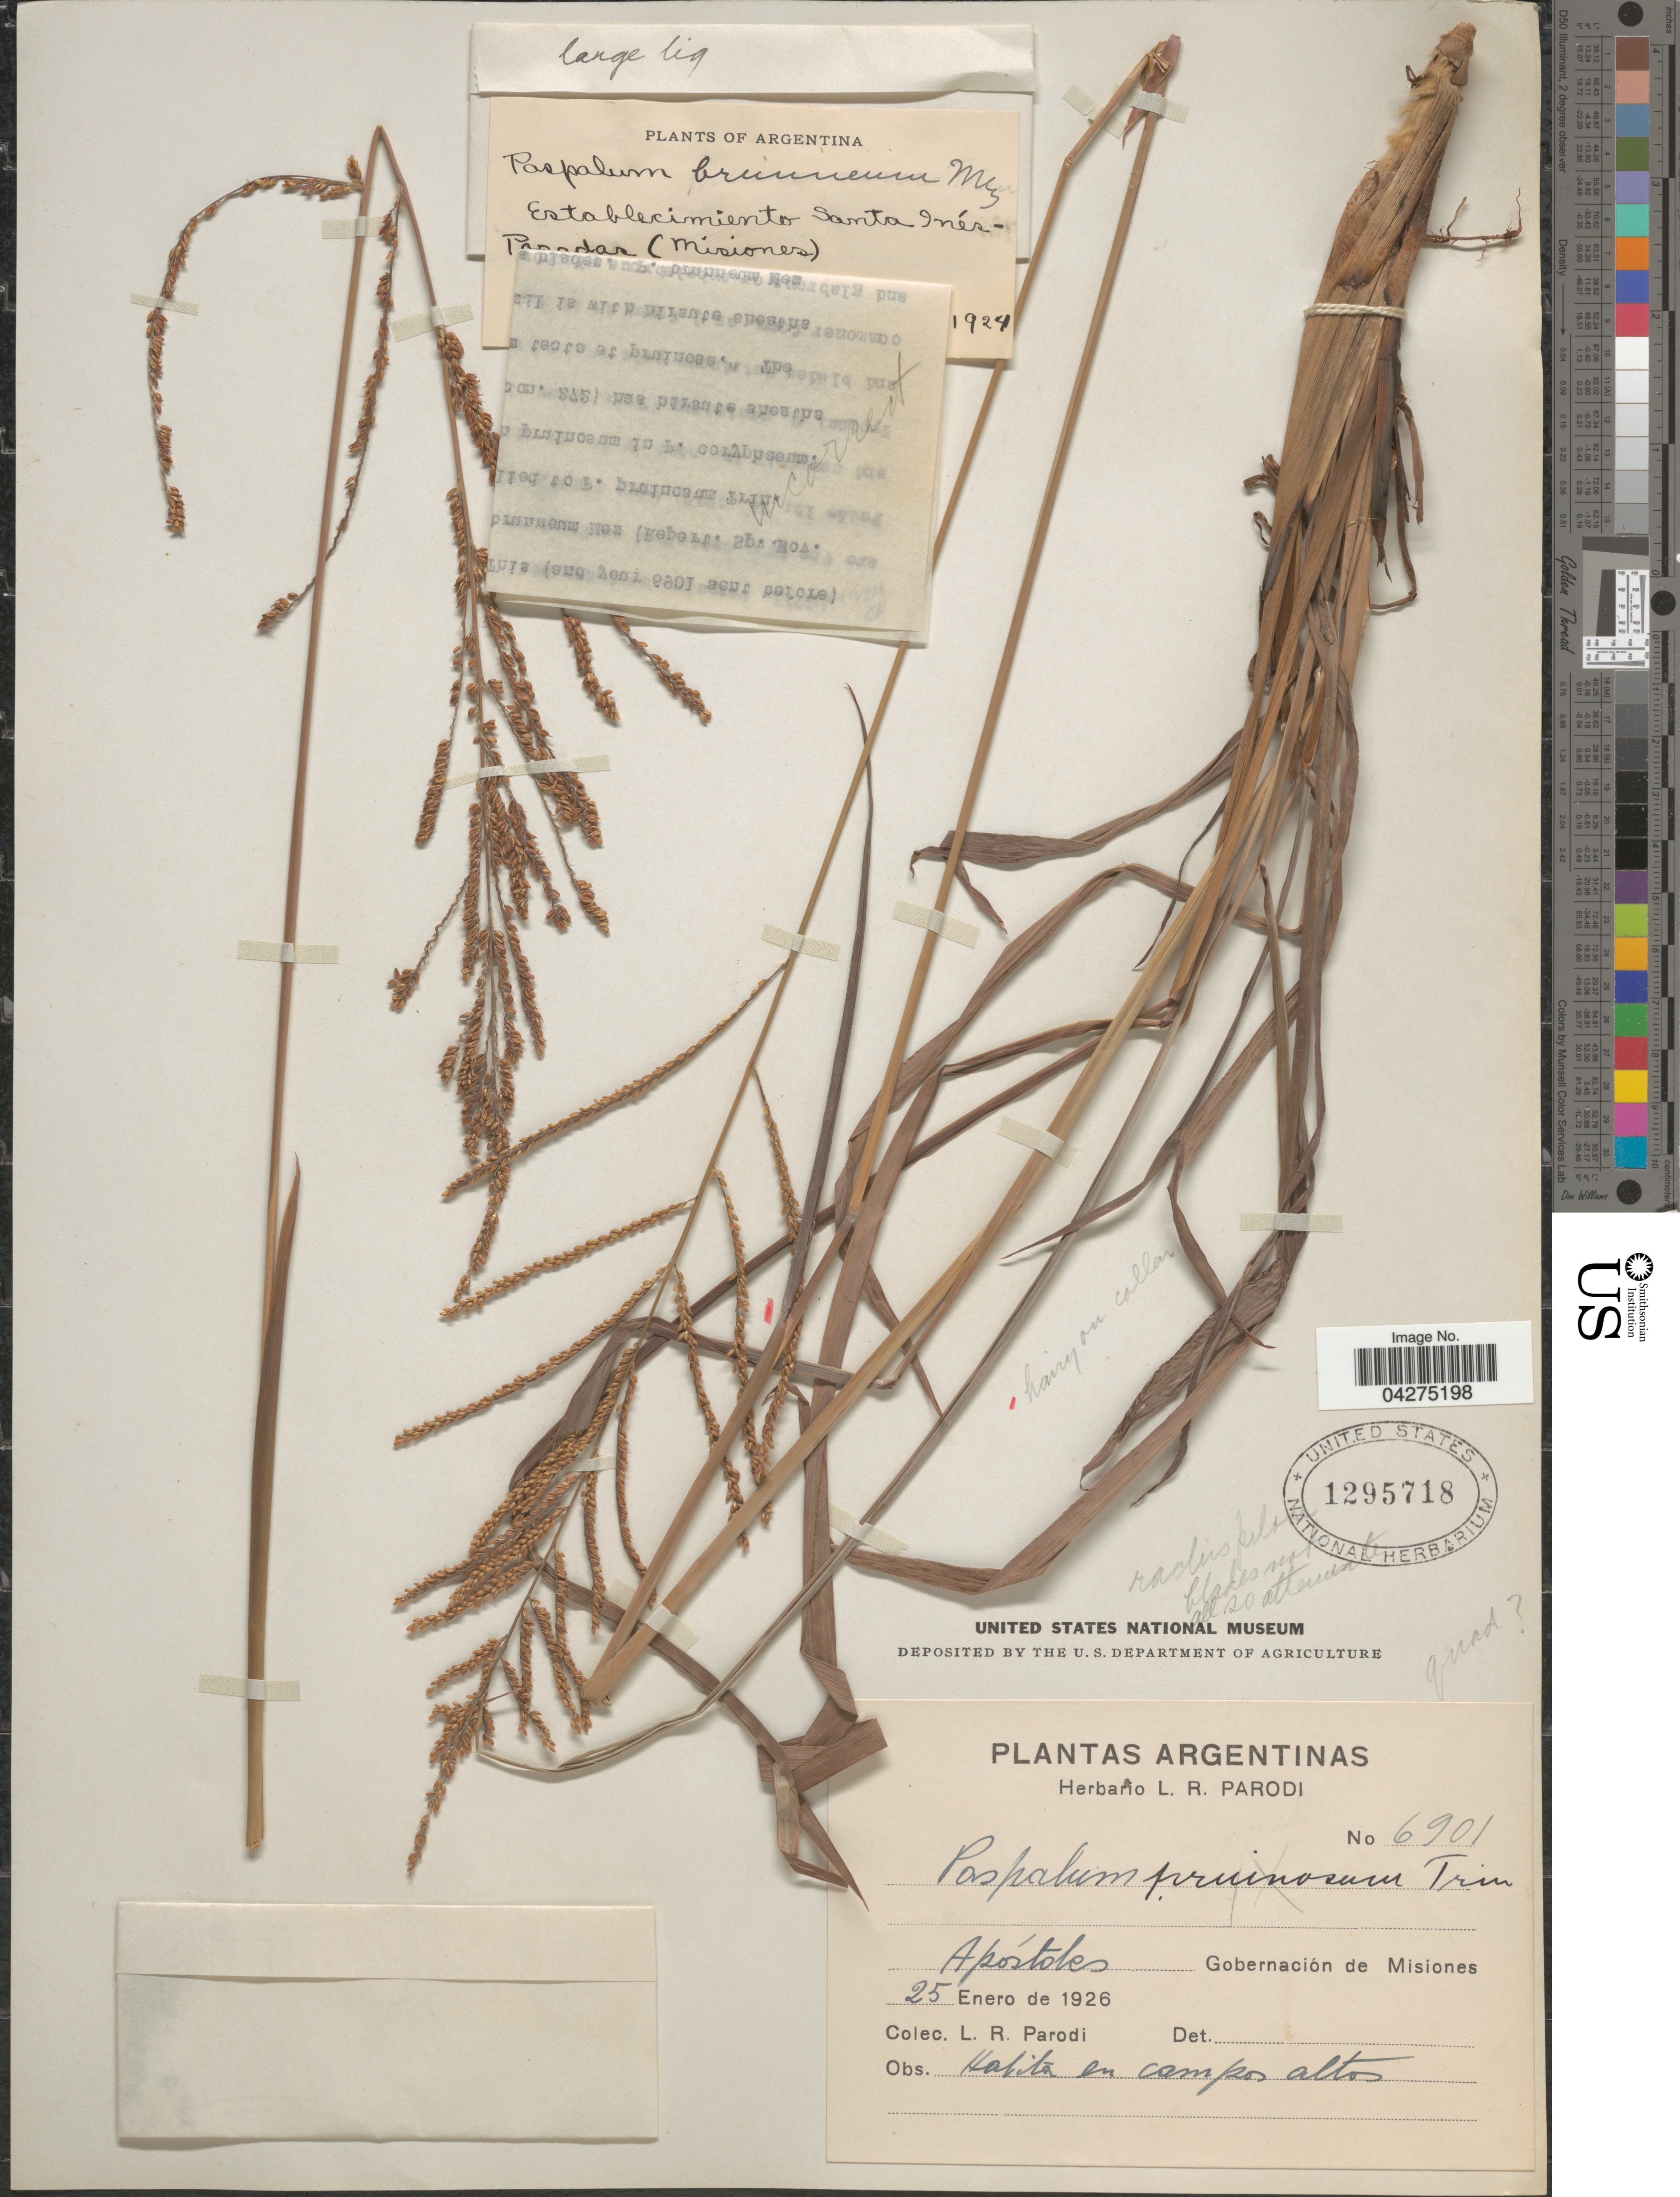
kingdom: Plantae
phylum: Tracheophyta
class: Liliopsida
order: Poales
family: Poaceae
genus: Paspalum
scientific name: Paspalum quadrifarium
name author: Lam.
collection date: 1924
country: Argentina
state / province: Misiones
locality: Establecimiento Santa Inés. Posadas.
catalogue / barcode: US 1295718-2